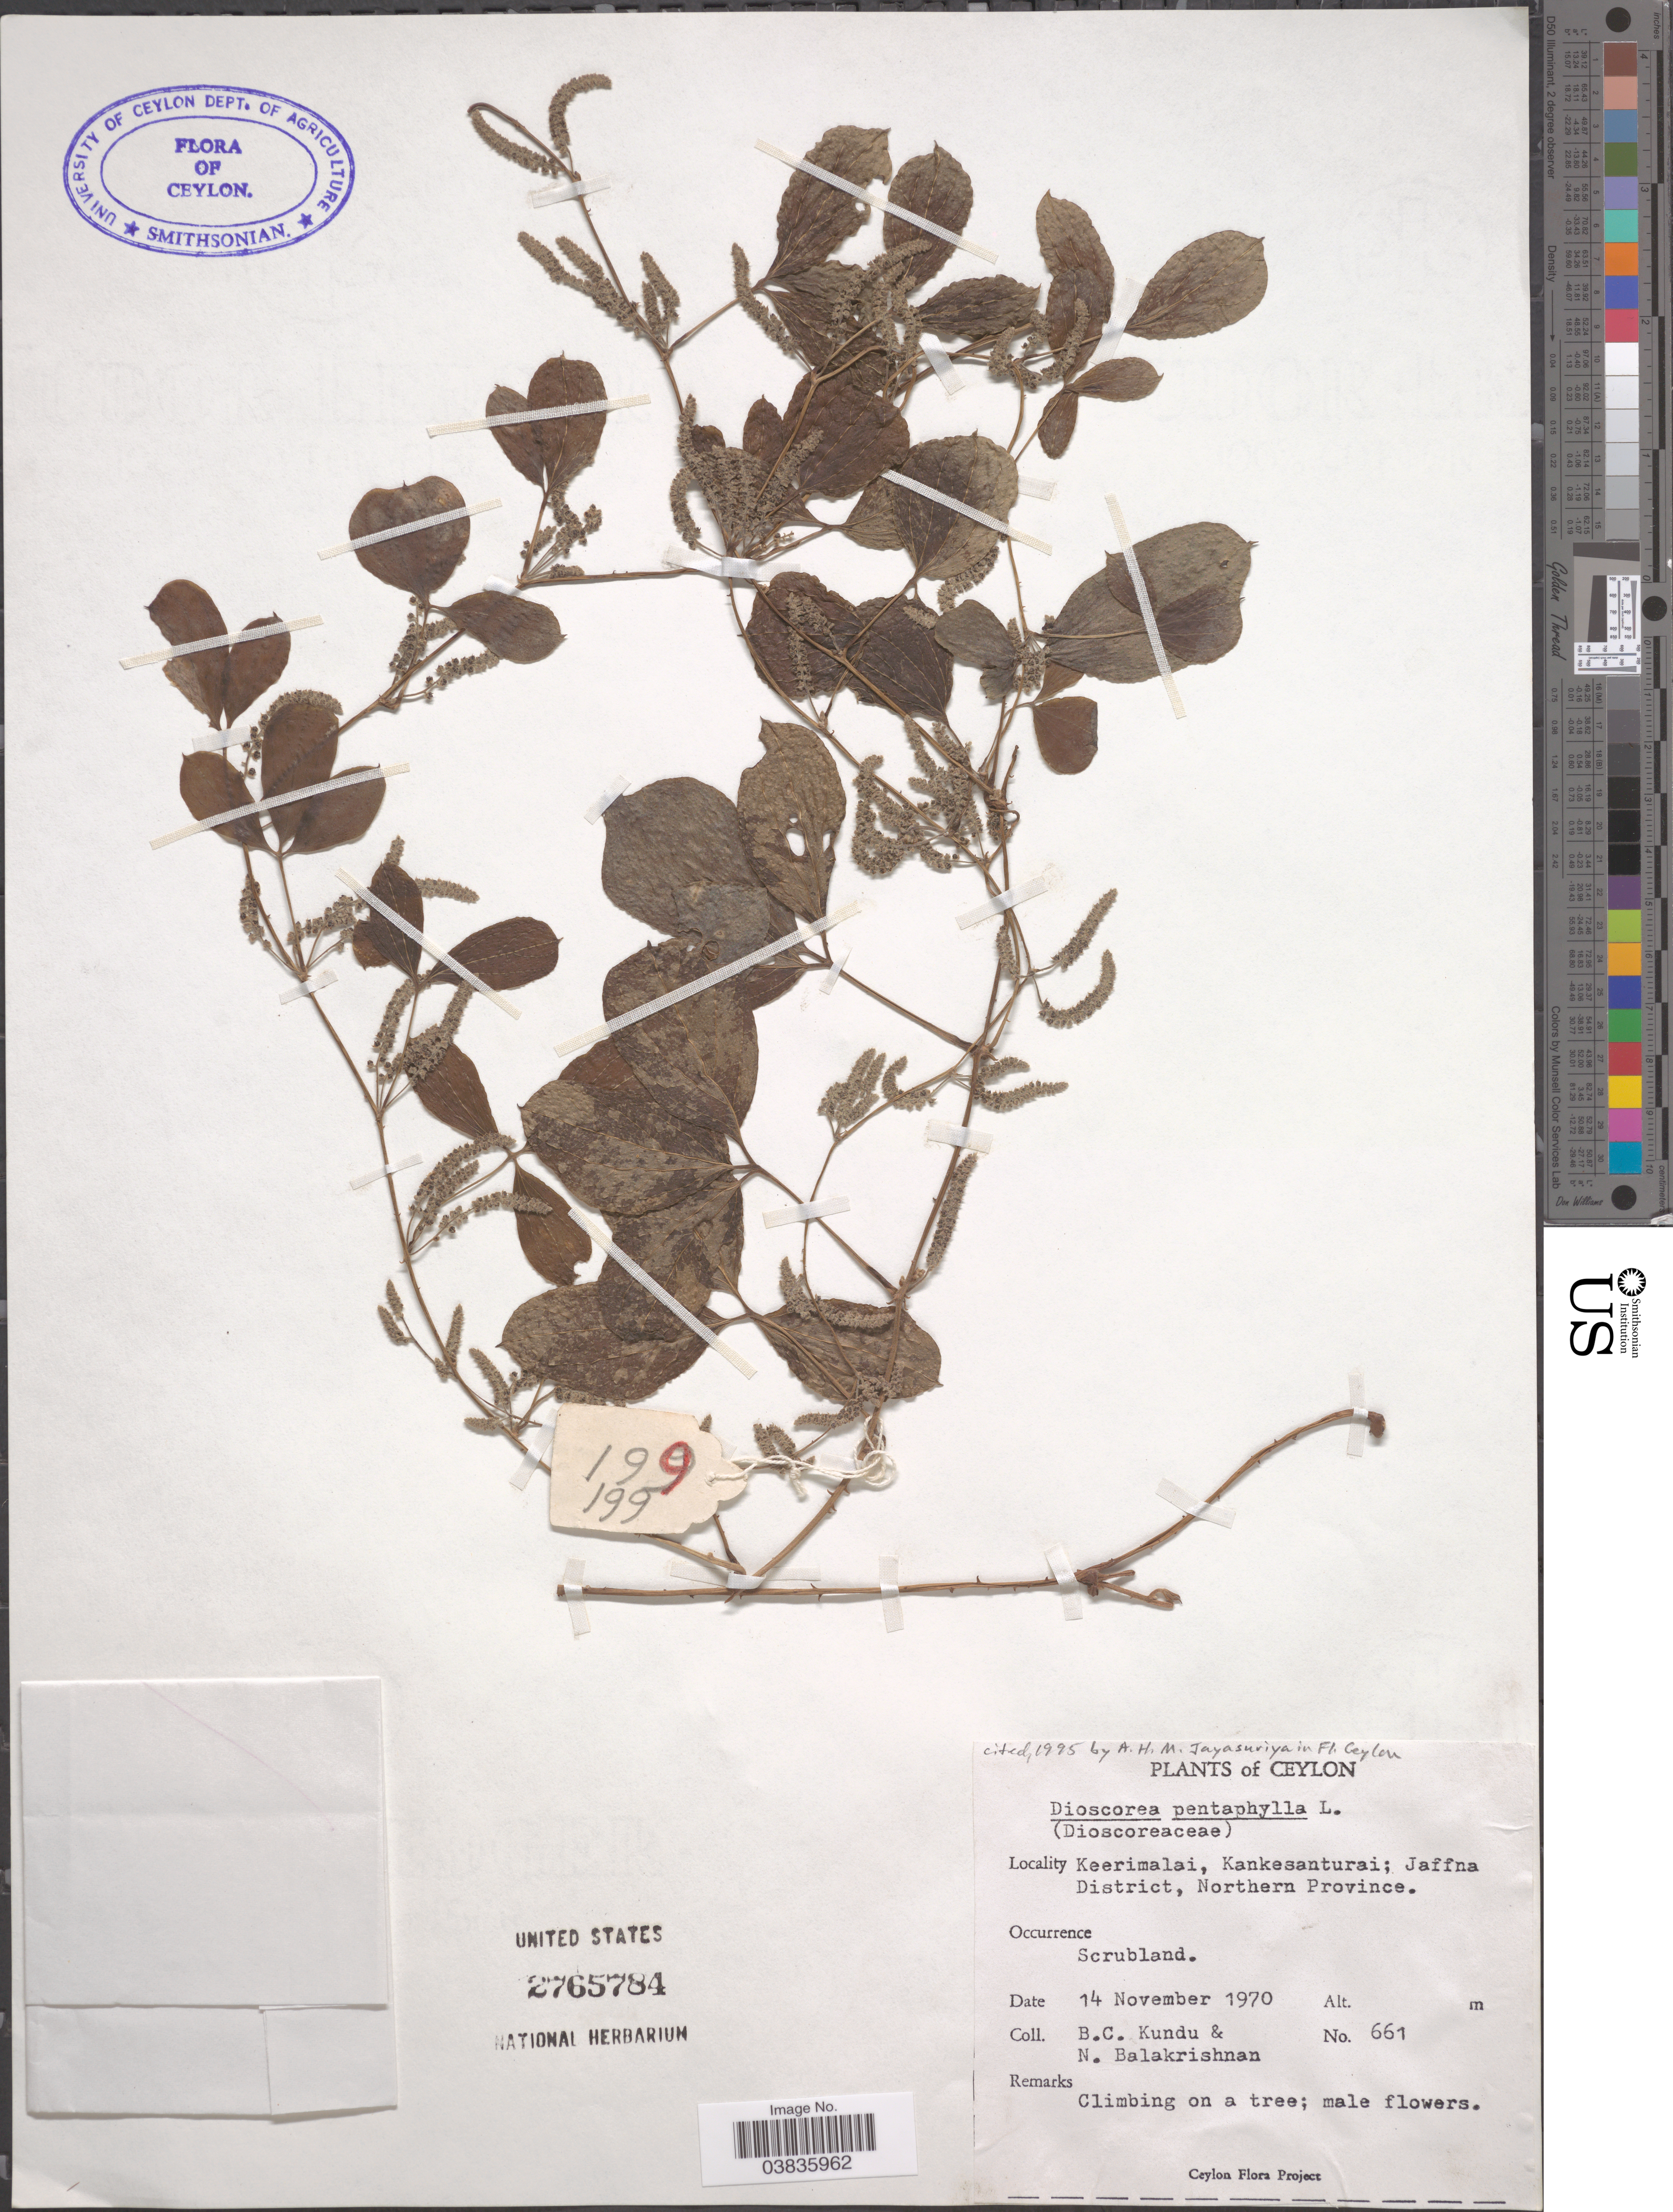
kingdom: Plantae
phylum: Tracheophyta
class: Liliopsida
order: Dioscoreales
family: Dioscoreaceae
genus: Dioscorea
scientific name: Dioscorea pentaphylla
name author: L.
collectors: B. C. Kundu & N. Balakrishnan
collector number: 661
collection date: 1970-11-14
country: Sri Lanka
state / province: Northern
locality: Ceylon. Keerimalai, Kankesanturai; Jaffna District, Northern Province.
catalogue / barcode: US 2765784